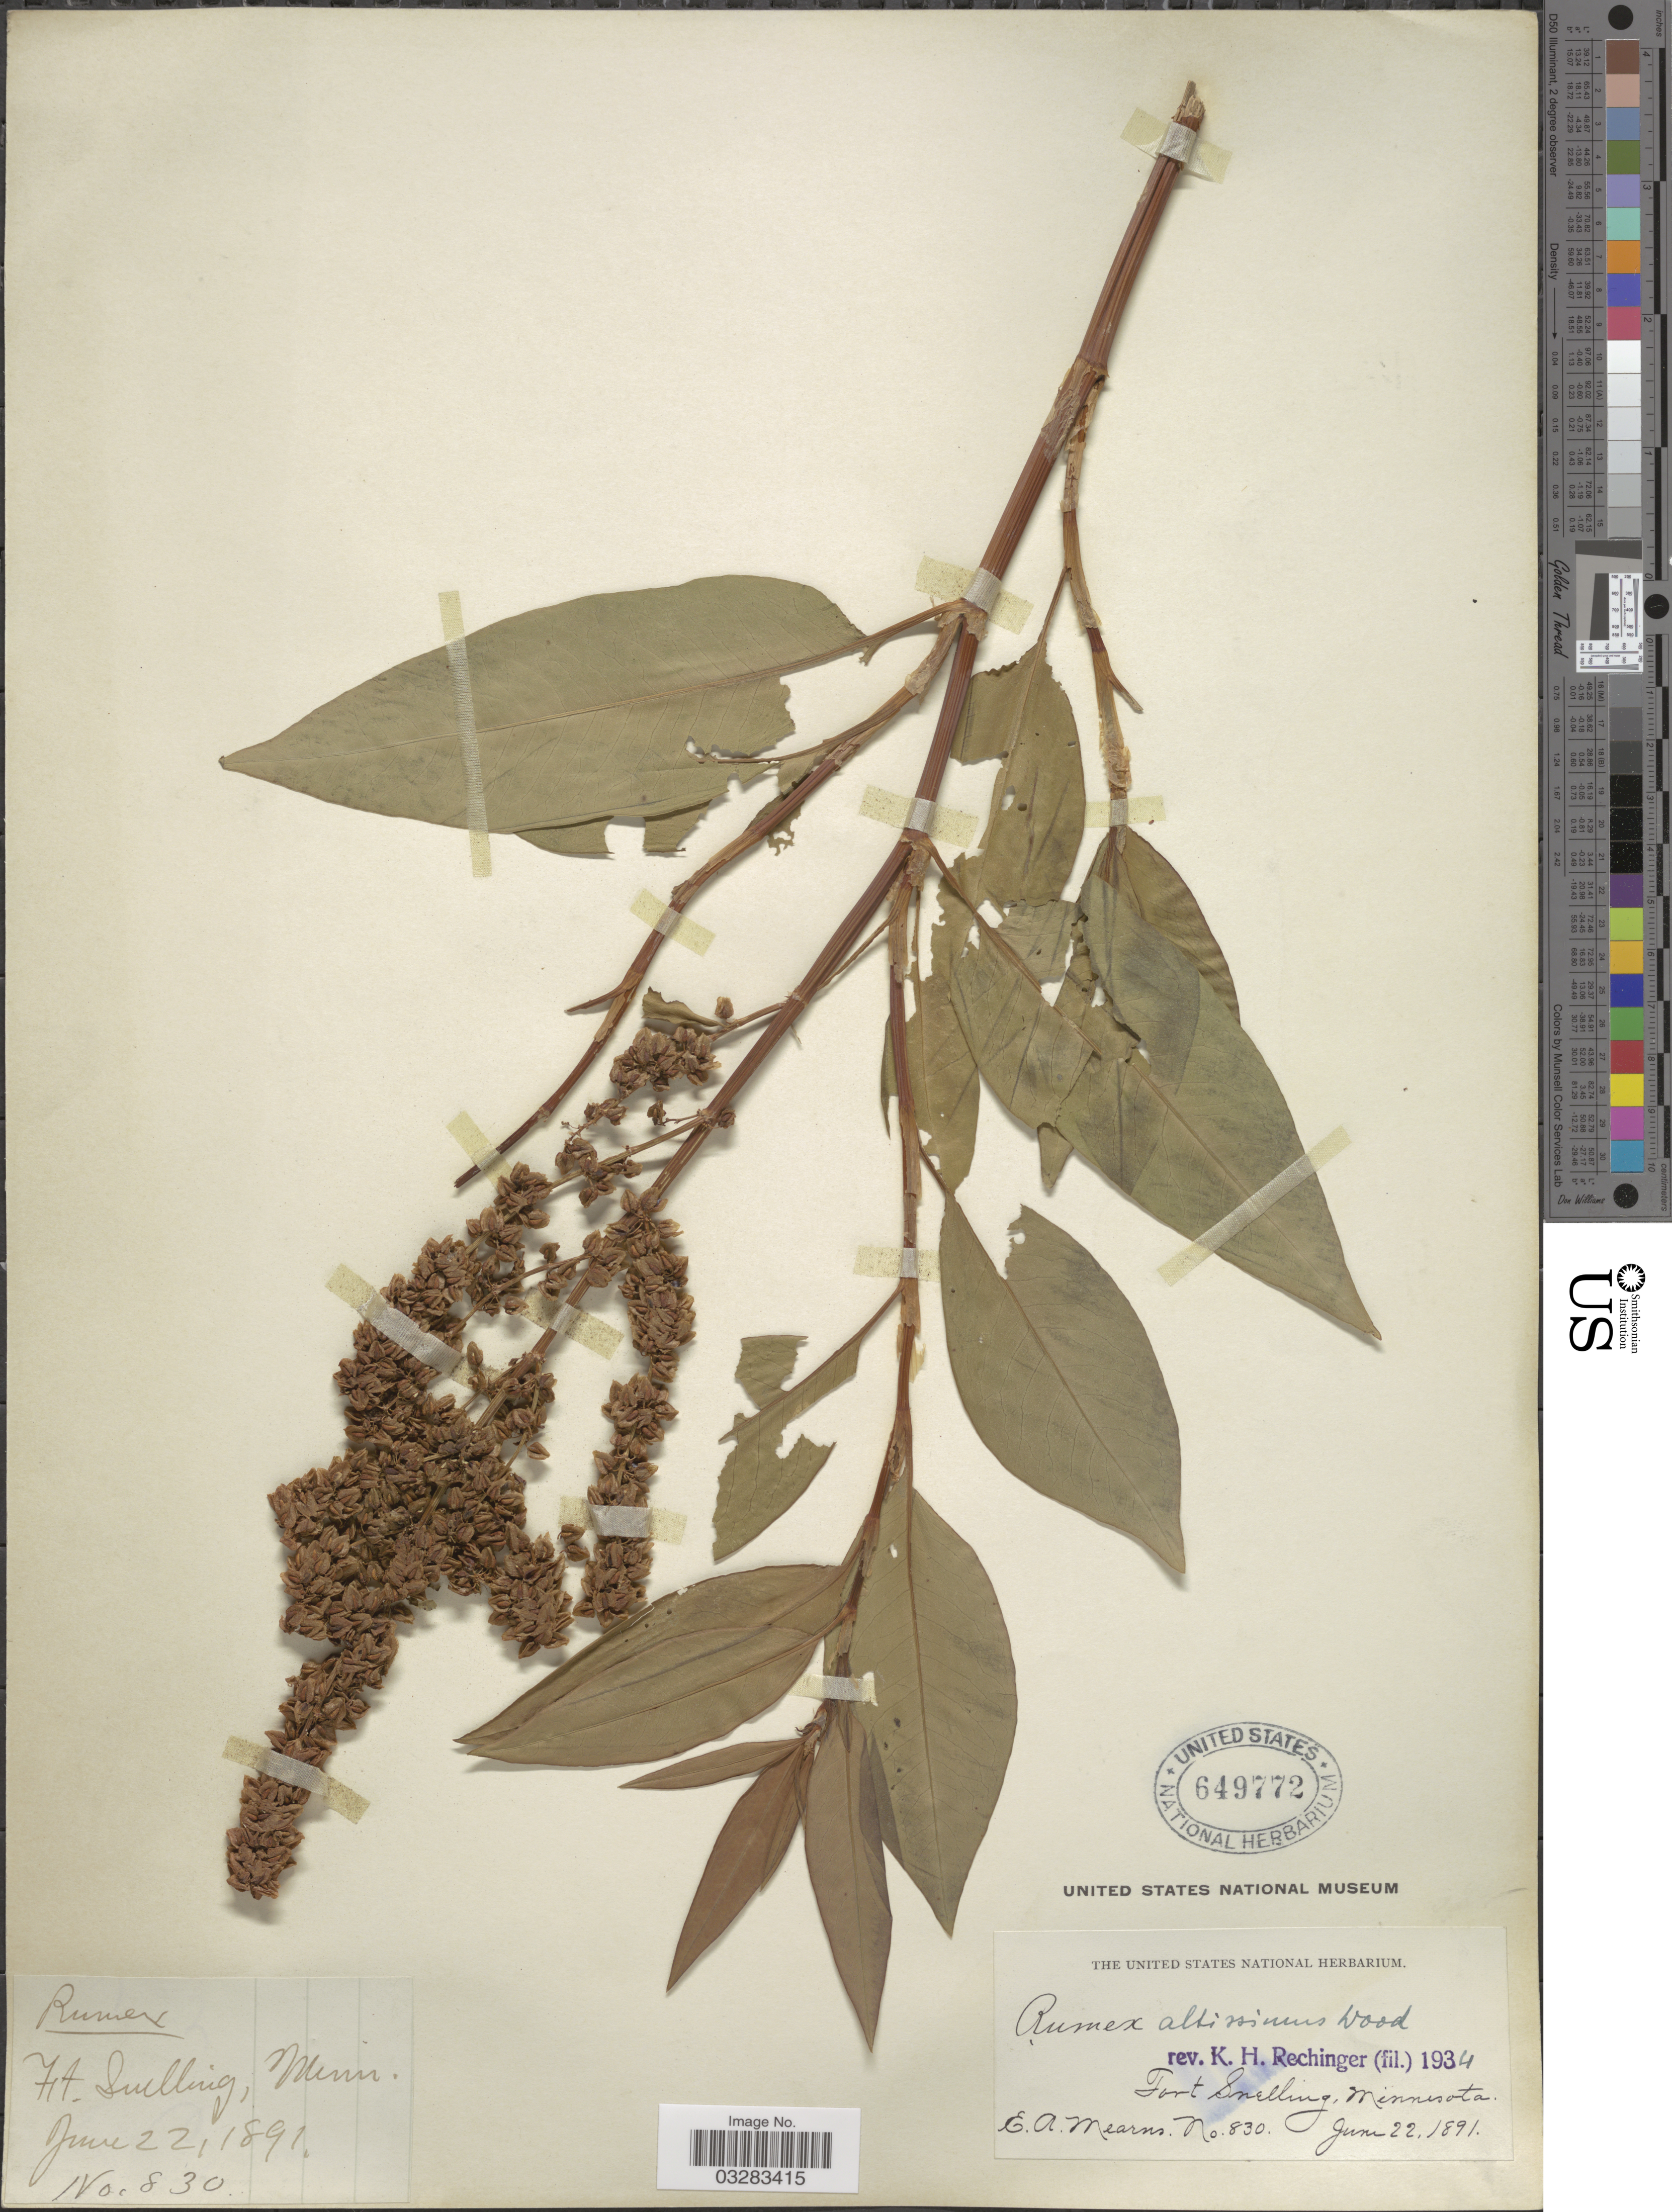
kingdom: Plantae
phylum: Tracheophyta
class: Magnoliopsida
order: Caryophyllales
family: Polygonaceae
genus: Rumex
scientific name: Rumex altissimus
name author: Alph. Wood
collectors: E. A. Mearns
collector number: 830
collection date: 1891-06-22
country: United States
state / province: Minnesota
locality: Fort Snelling.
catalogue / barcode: US 649772